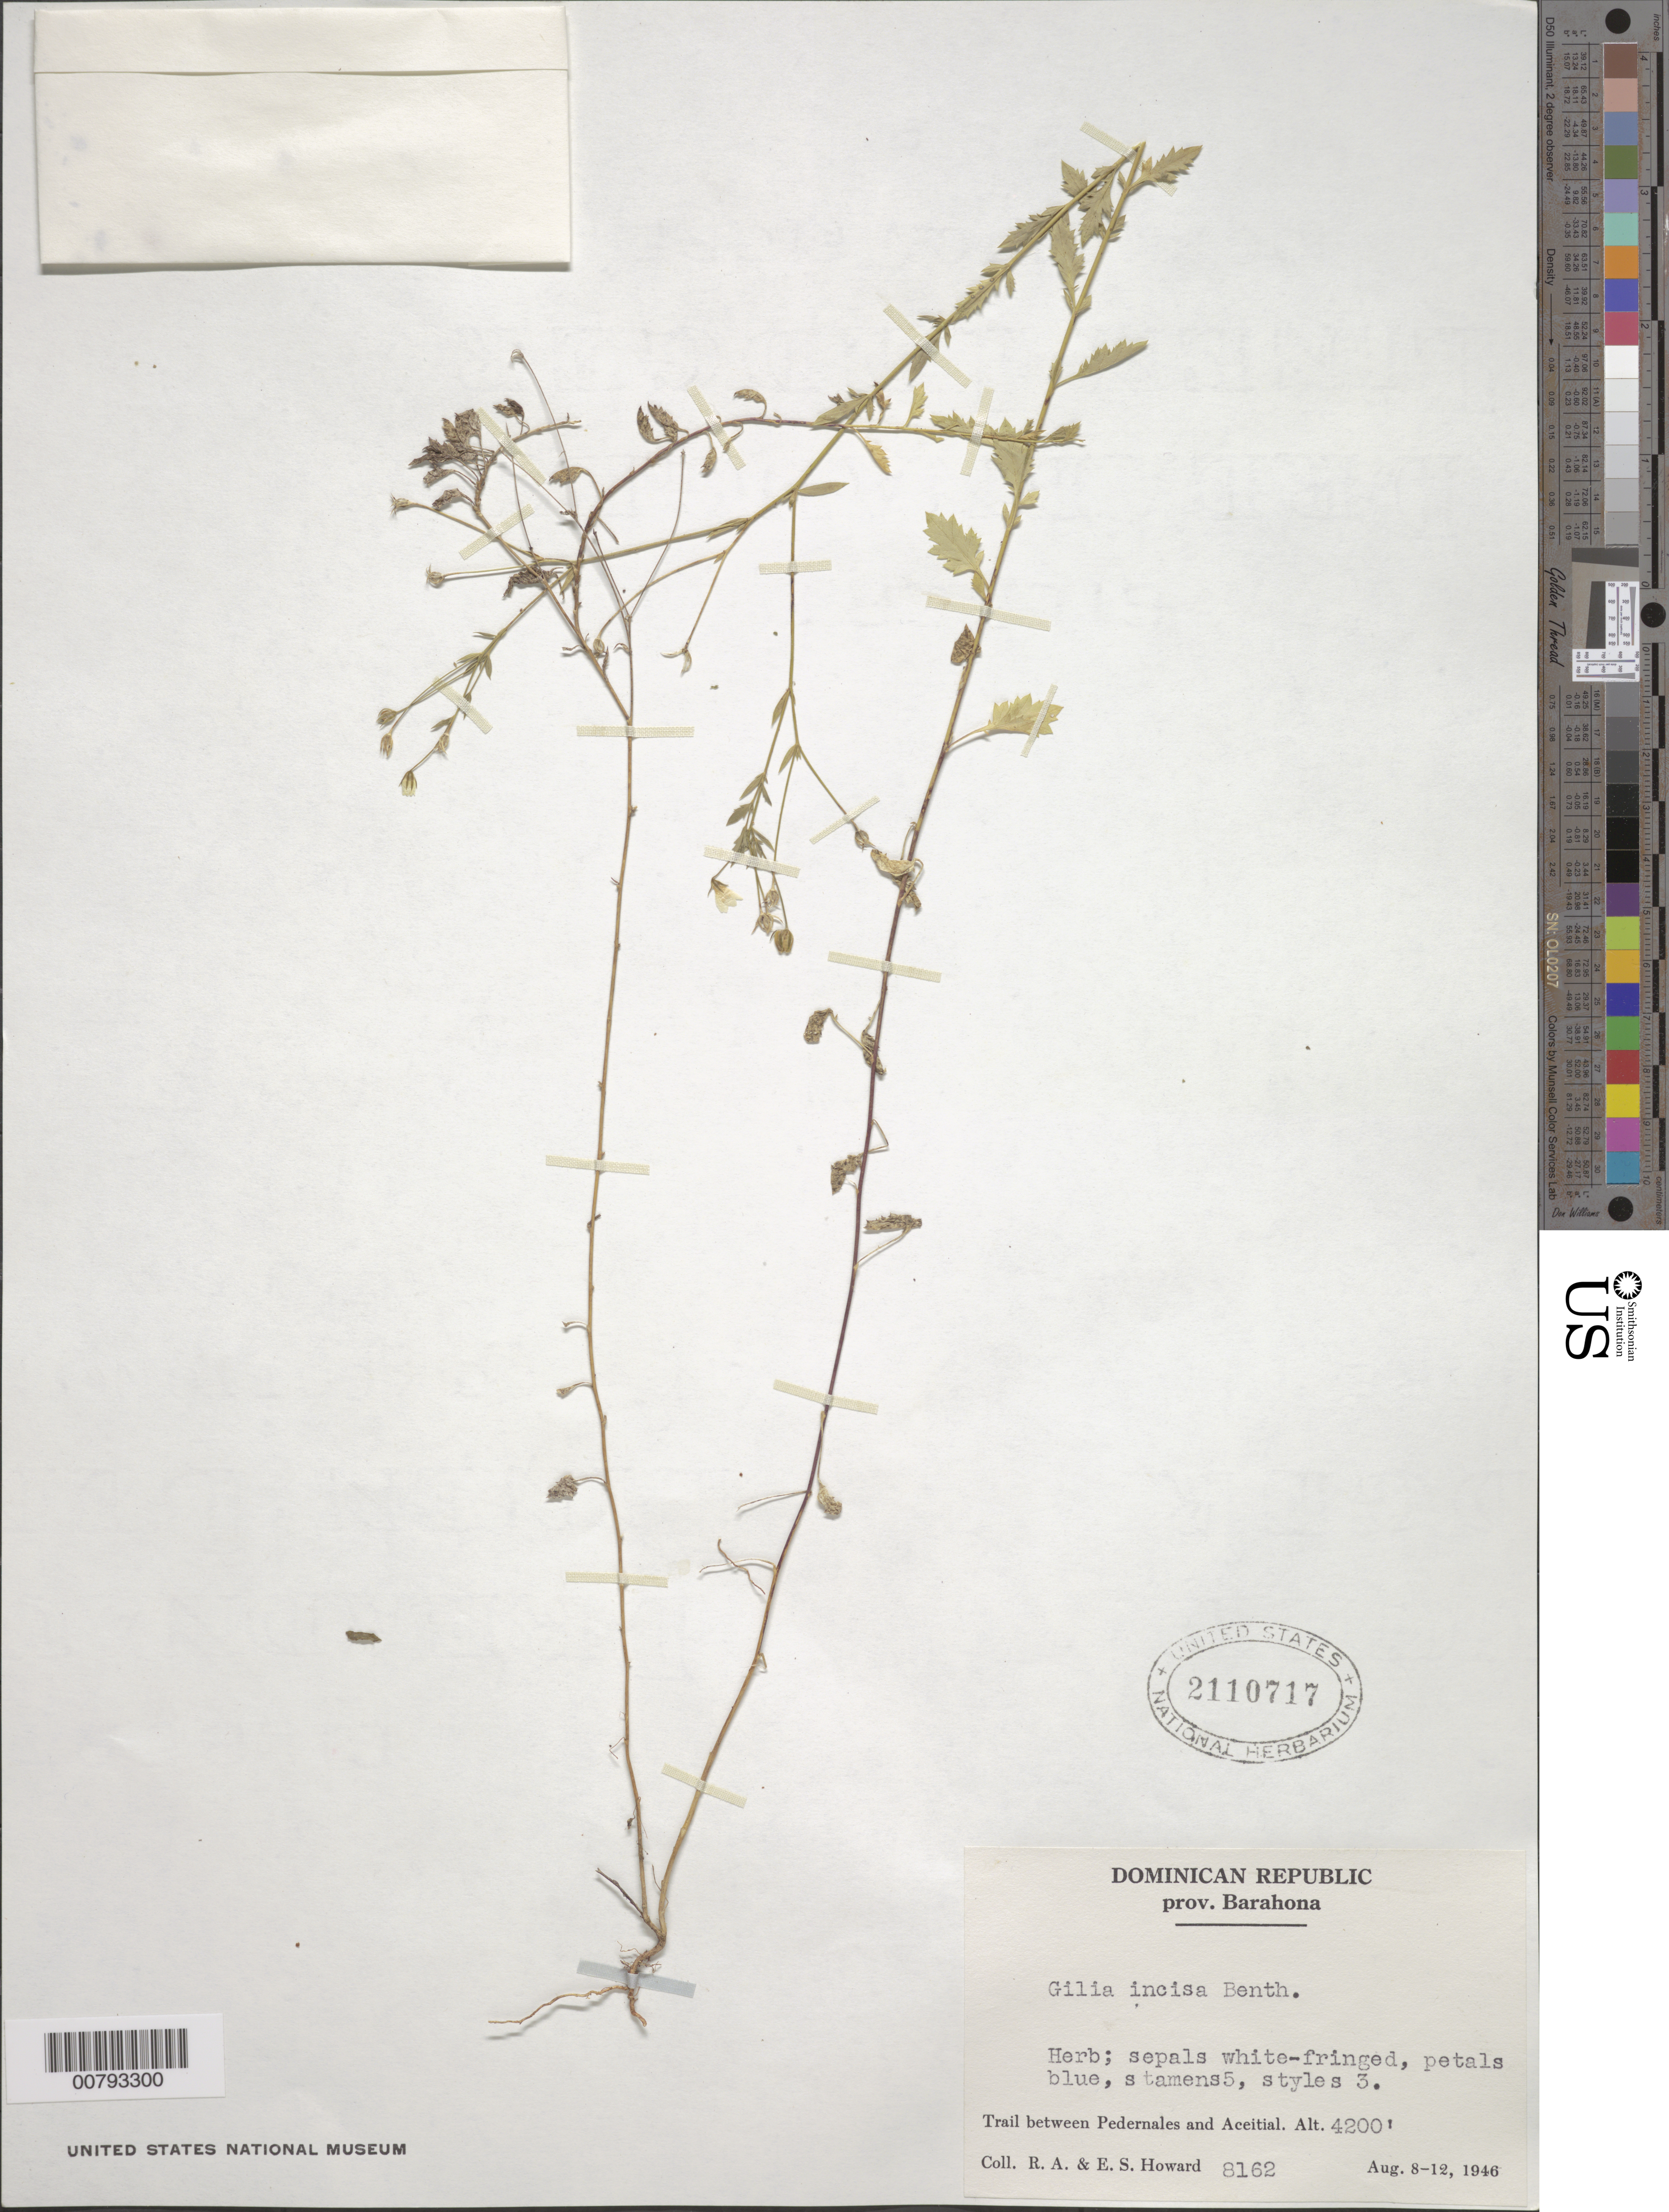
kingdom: Plantae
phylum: Tracheophyta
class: Magnoliopsida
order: Ericales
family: Polemoniaceae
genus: Giliastrum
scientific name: Giliastrum incisum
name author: (Benth.) J.M. Porter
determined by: Strong, Mark T., (BOT), Smithsonian Institution - National Museum of Natural History (UNITED STATES)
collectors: R. A. Howard & E. S. Howard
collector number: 8162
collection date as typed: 08 Aug 1946 to 12 Aug 1946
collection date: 1946-08-08/1946-08-12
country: Dominican Republic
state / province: Barahona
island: Hispaniola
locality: Trail between Pedernales and Aceitial.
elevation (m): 1280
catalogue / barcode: US 2110717